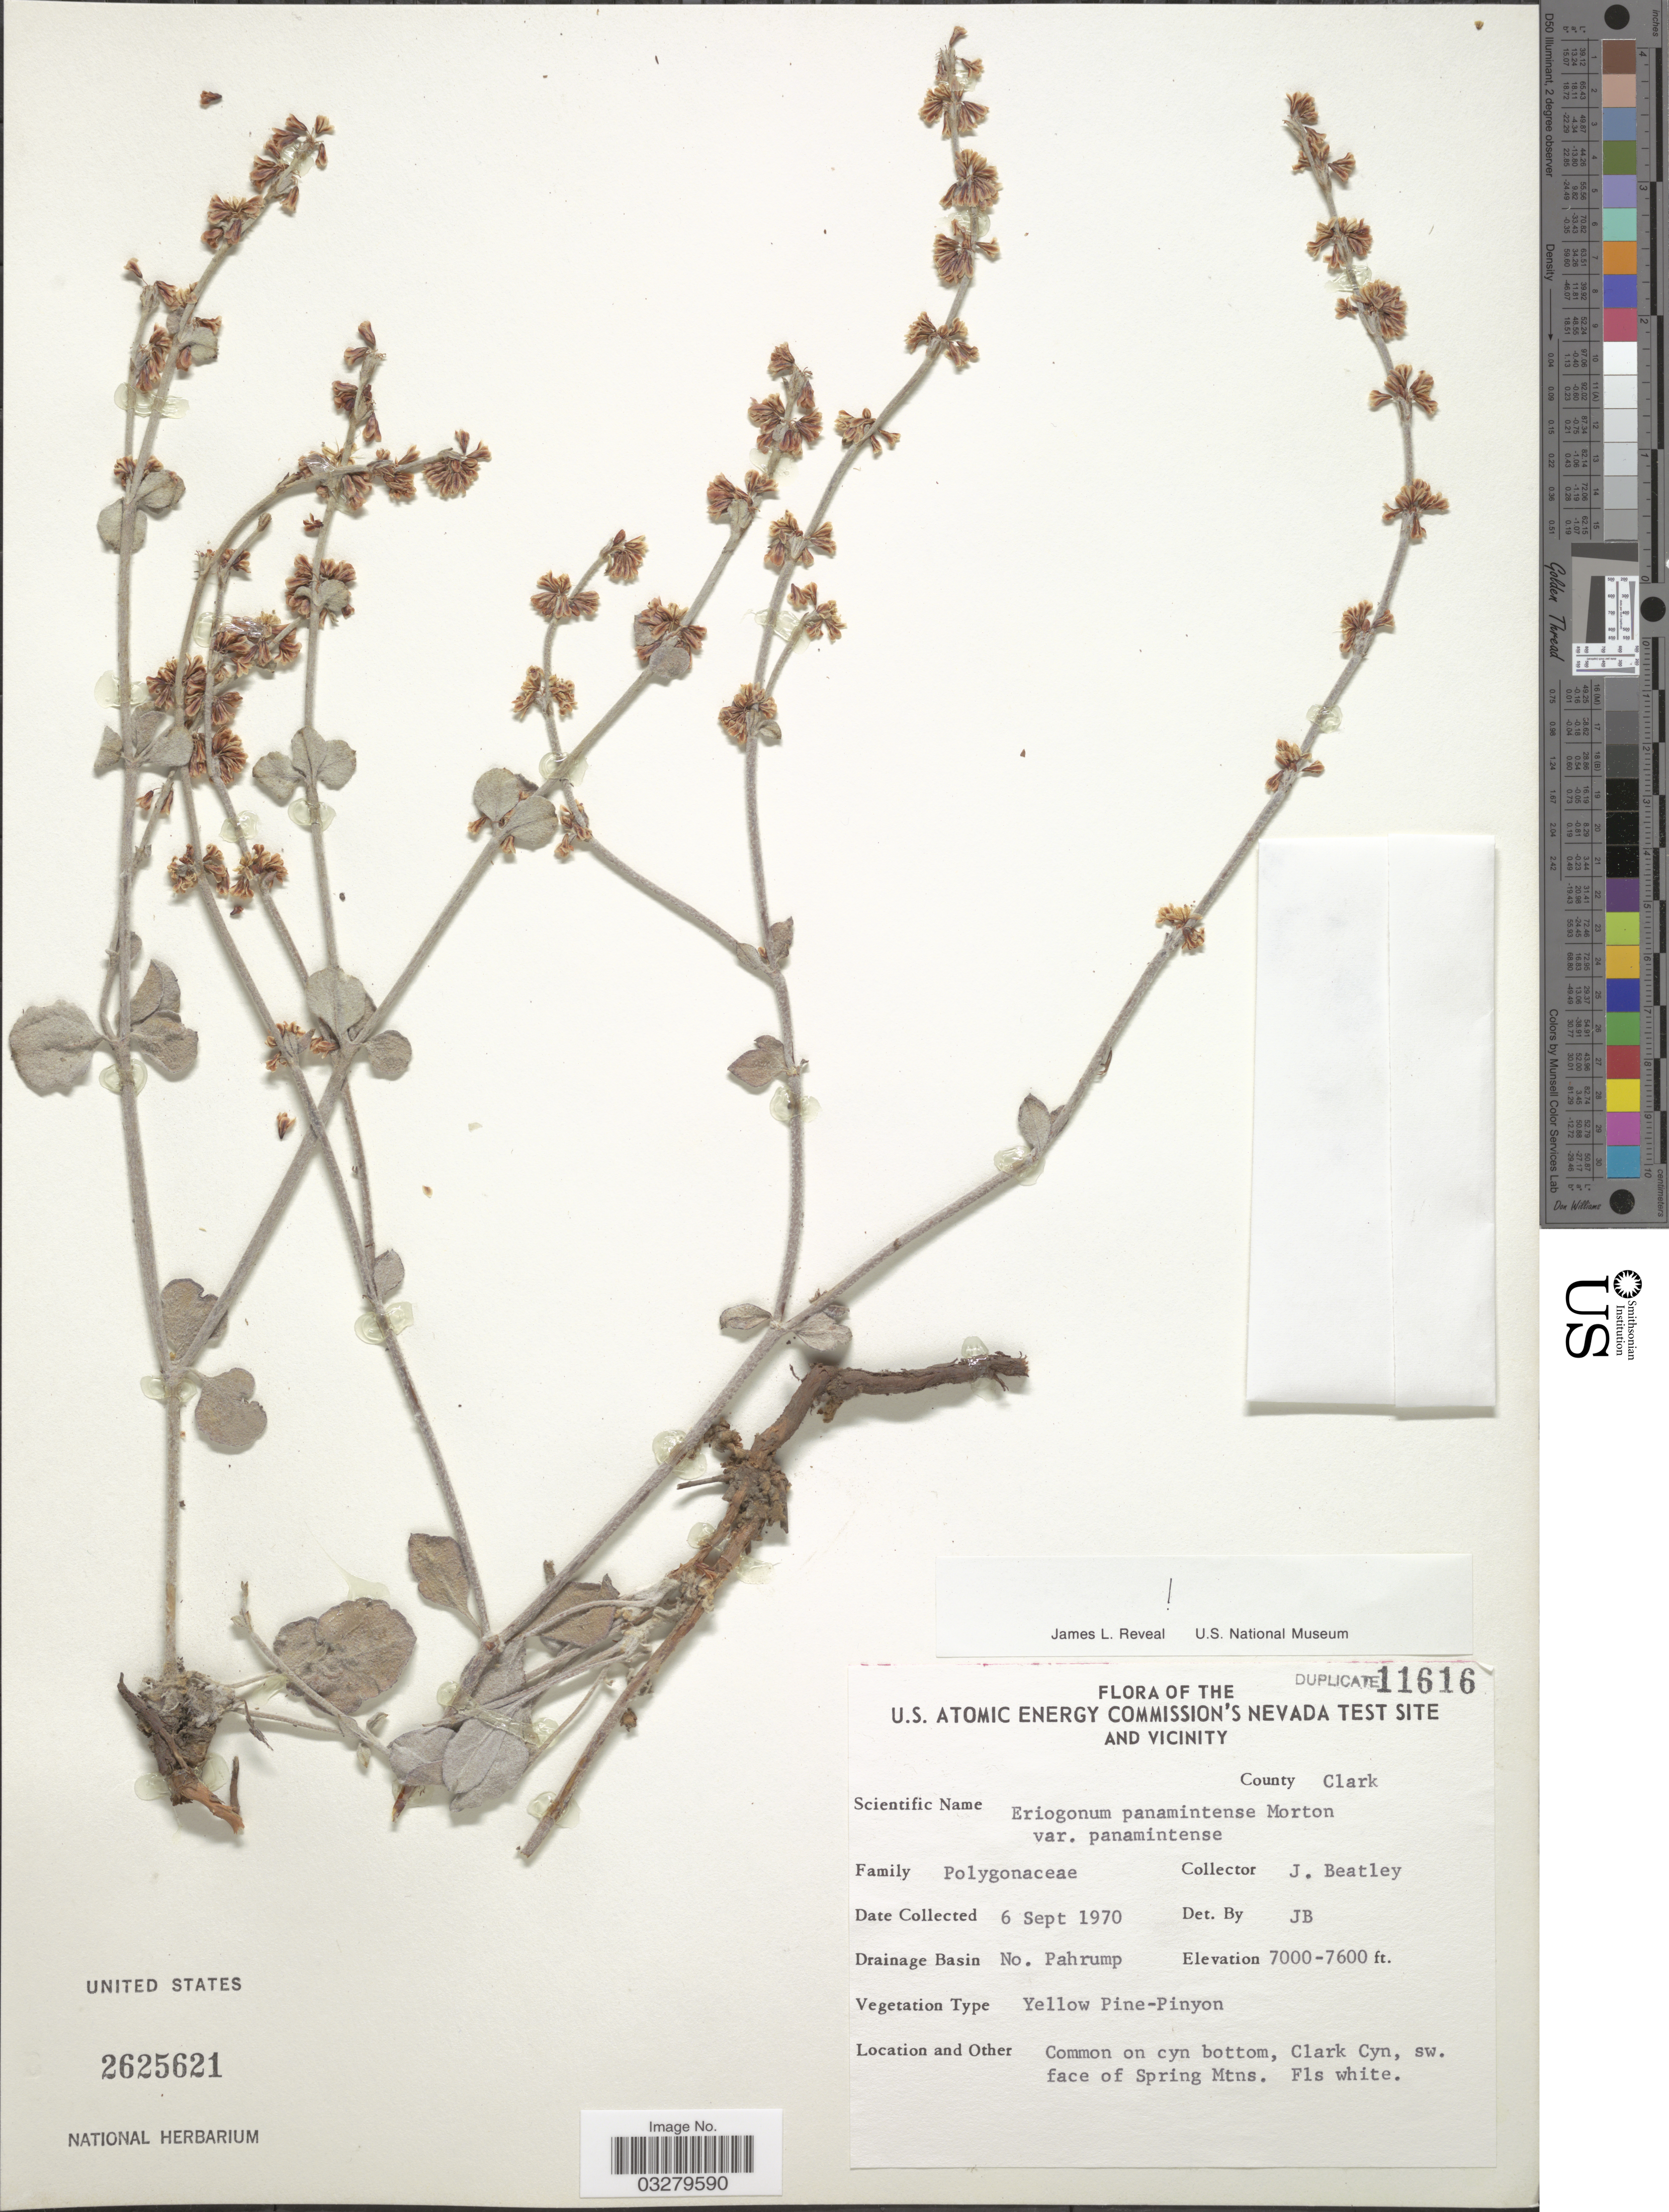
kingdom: Plantae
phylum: Tracheophyta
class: Magnoliopsida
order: Caryophyllales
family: Polygonaceae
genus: Eriogonum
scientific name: Eriogonum panamintense var. panamintense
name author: C.V. Morton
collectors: J. C. Beatley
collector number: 11616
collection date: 1970-09-06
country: United States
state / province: Nevada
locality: U.S. Atomic Energy Commission's Nevada Test Site and Vicinity. County Clark. Drainage Basin No. Pahrump. Clark Cyn, sw. face of Spring Mtns.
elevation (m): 2134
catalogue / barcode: US 2625621